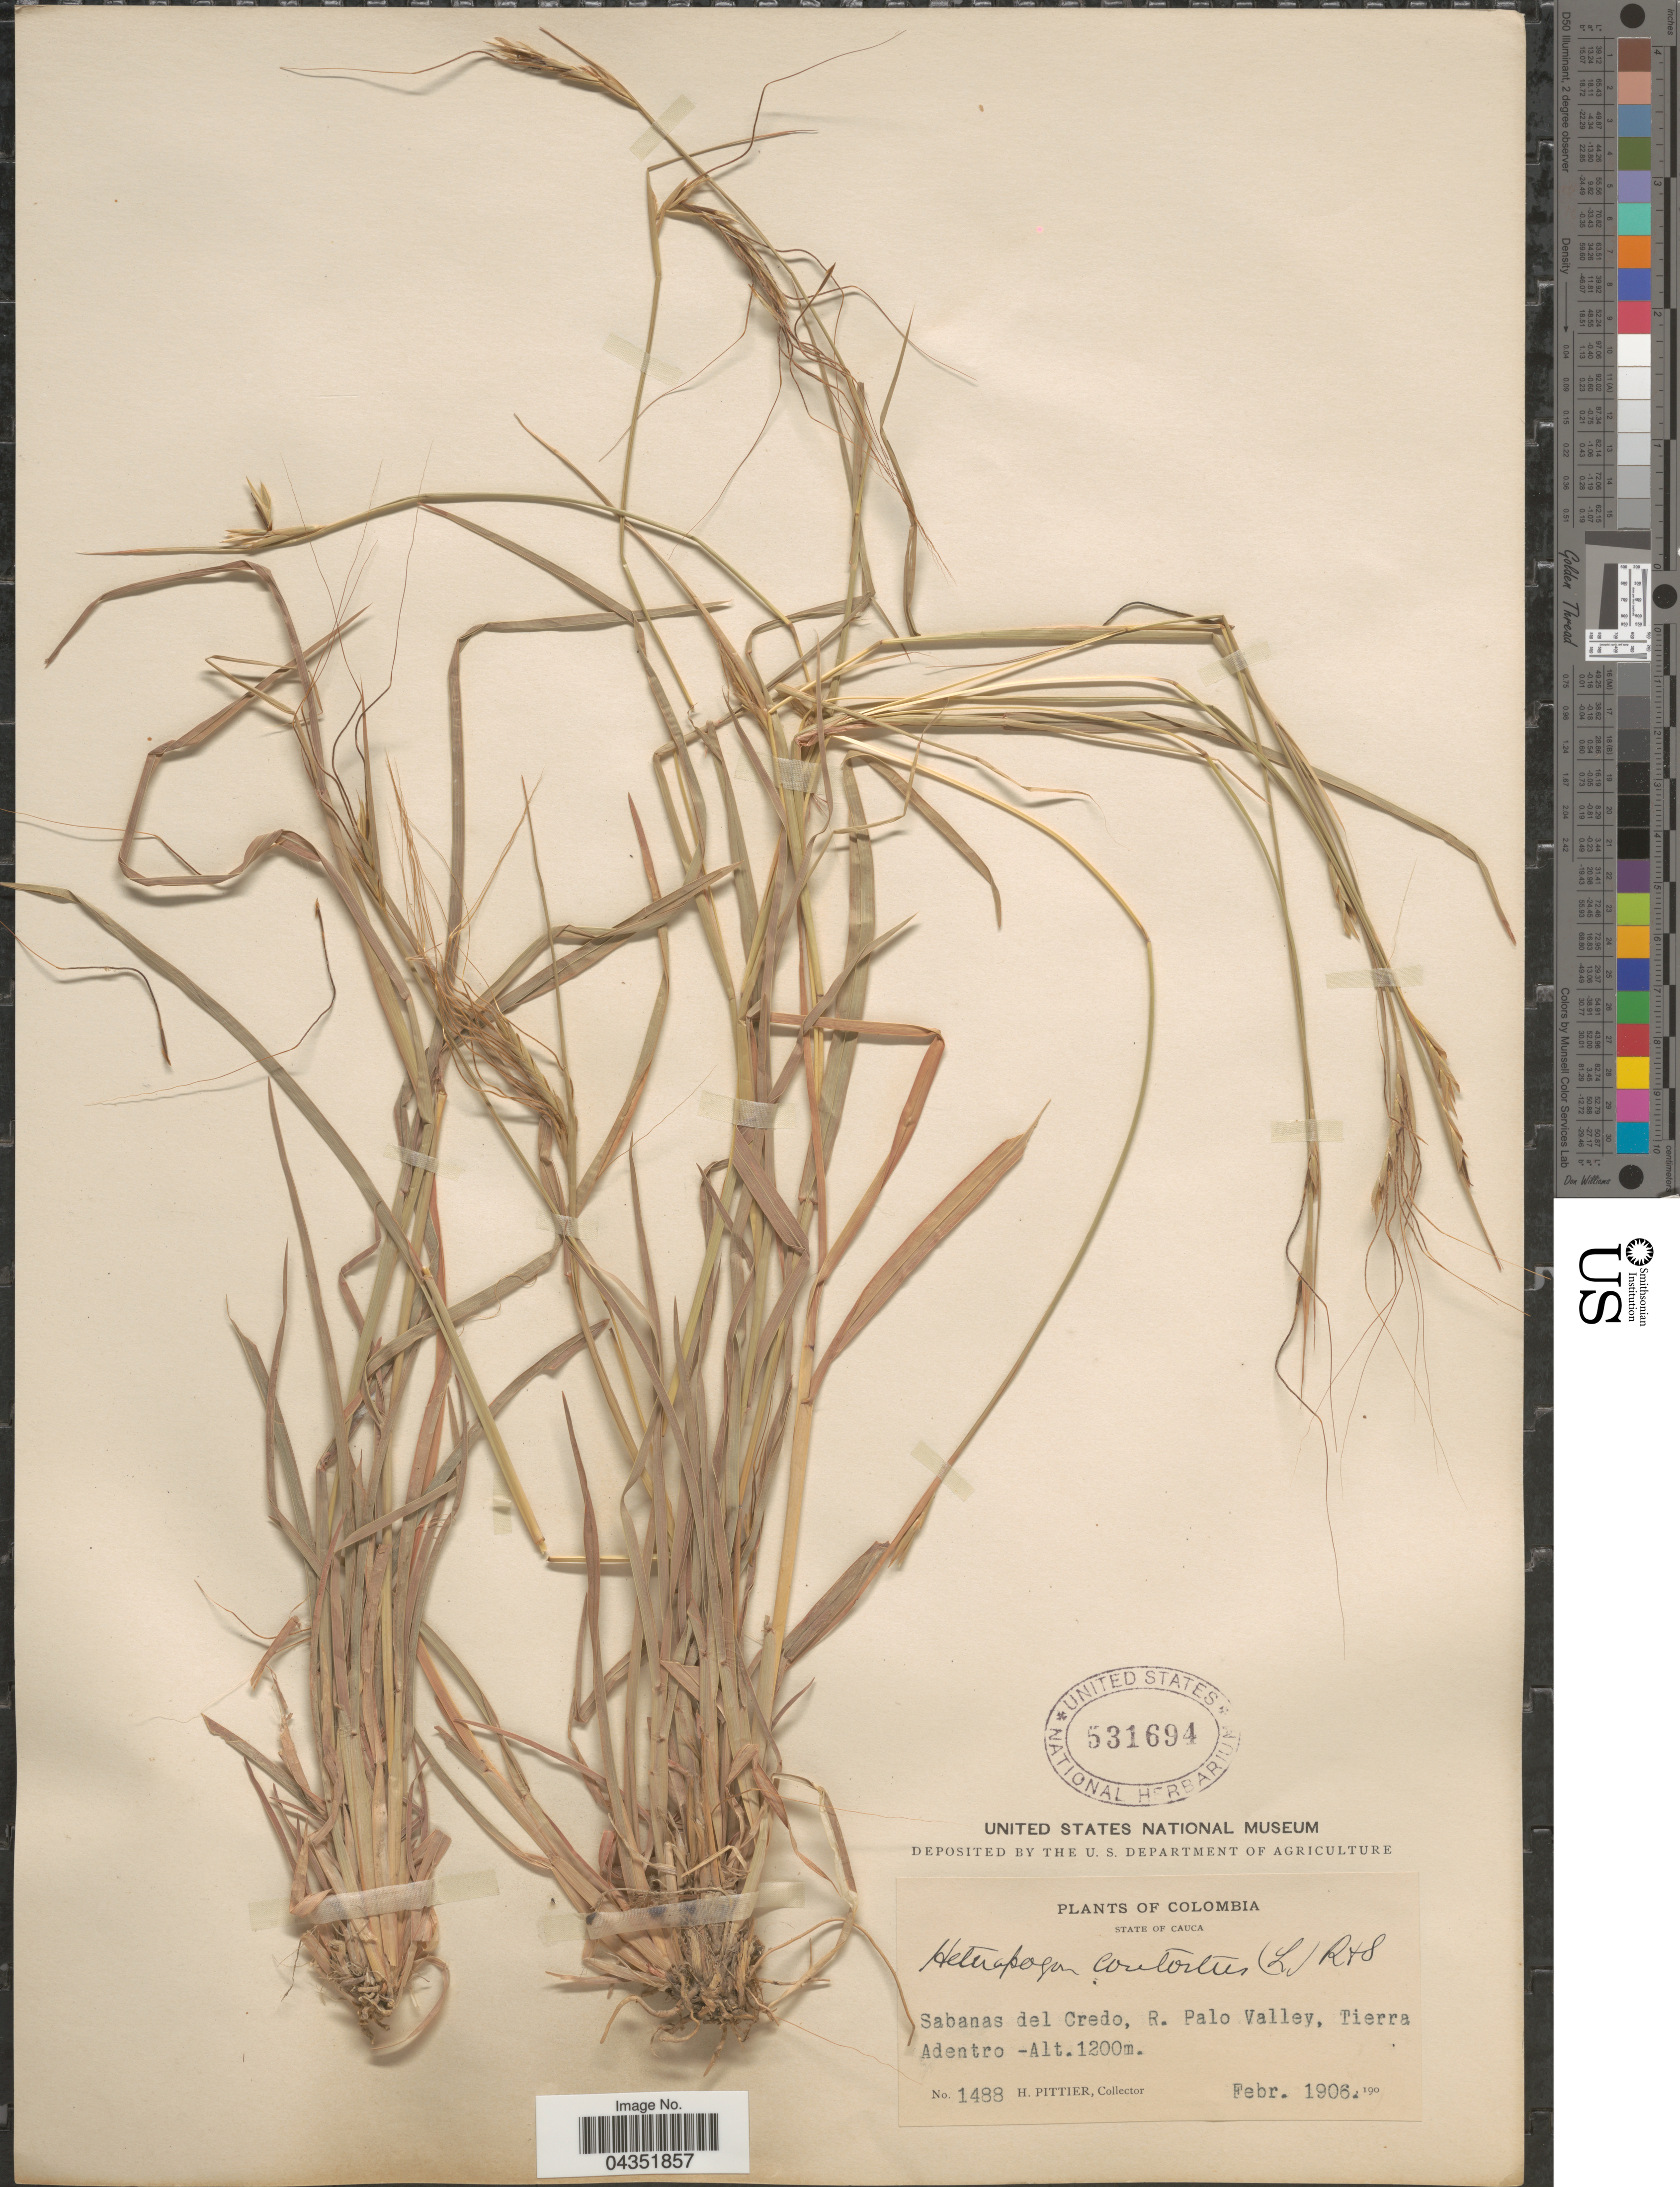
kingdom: Plantae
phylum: Tracheophyta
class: Liliopsida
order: Poales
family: Poaceae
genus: Heteropogon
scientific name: Heteropogon contortus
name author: (L.) P. Beauv. ex Roem. & Schult.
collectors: H. F. Pittier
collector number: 1488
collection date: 1906-02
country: Colombia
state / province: Cauca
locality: Sabanas del Credo, R. Palo Valley, Tierra Adentro.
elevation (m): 1200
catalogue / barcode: US 531694